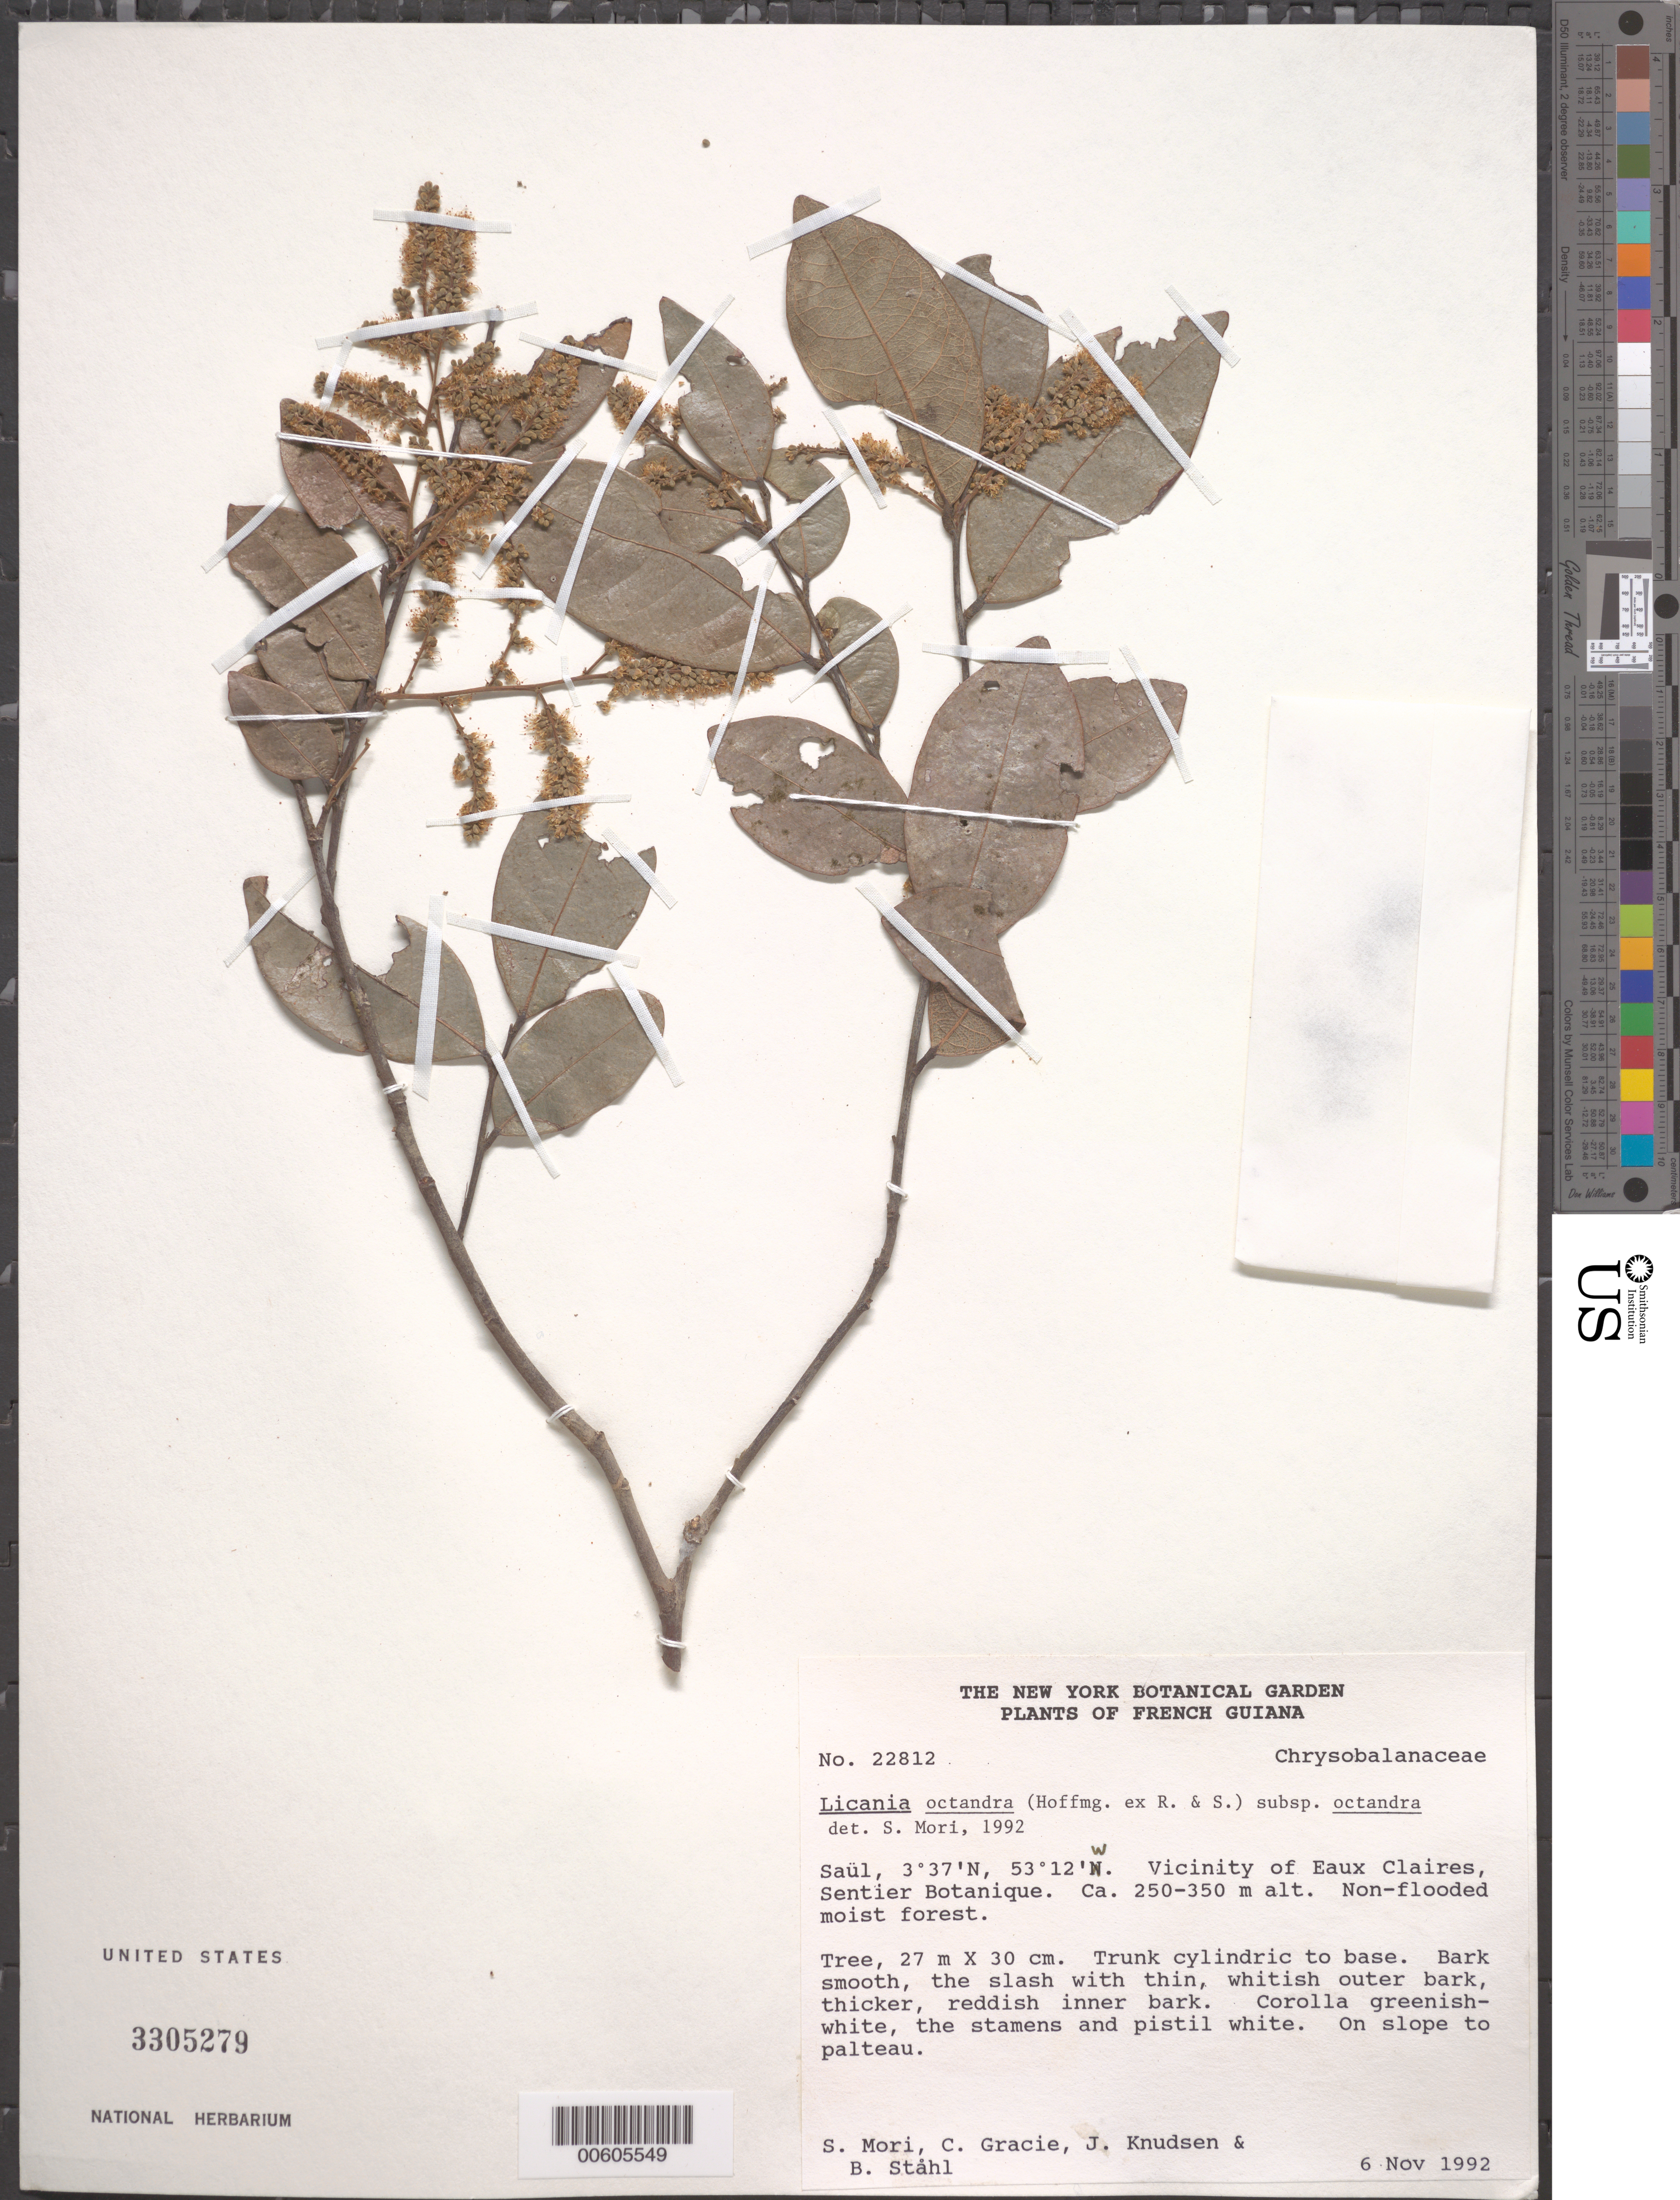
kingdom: Plantae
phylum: Tracheophyta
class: Magnoliopsida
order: Malpighiales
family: Chrysobalanaceae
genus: Leptobalanus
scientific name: Leptobalanus octandrus subsp. octandrus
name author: (Hoffmanns. ex Schult.) Sothers & Prance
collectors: S. Mori, C. A. Gracie, J. Knudsen & B. Ståhl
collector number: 22812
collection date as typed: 6-Nov-92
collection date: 1992-11-06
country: French Guiana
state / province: Saint-Laurent-du-Maroni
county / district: Saül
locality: Saül, vicinity of Eaux Claires, Sentier Botanique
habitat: Non-flooded moist forest; on slope to plateau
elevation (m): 250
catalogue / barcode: US 3305279